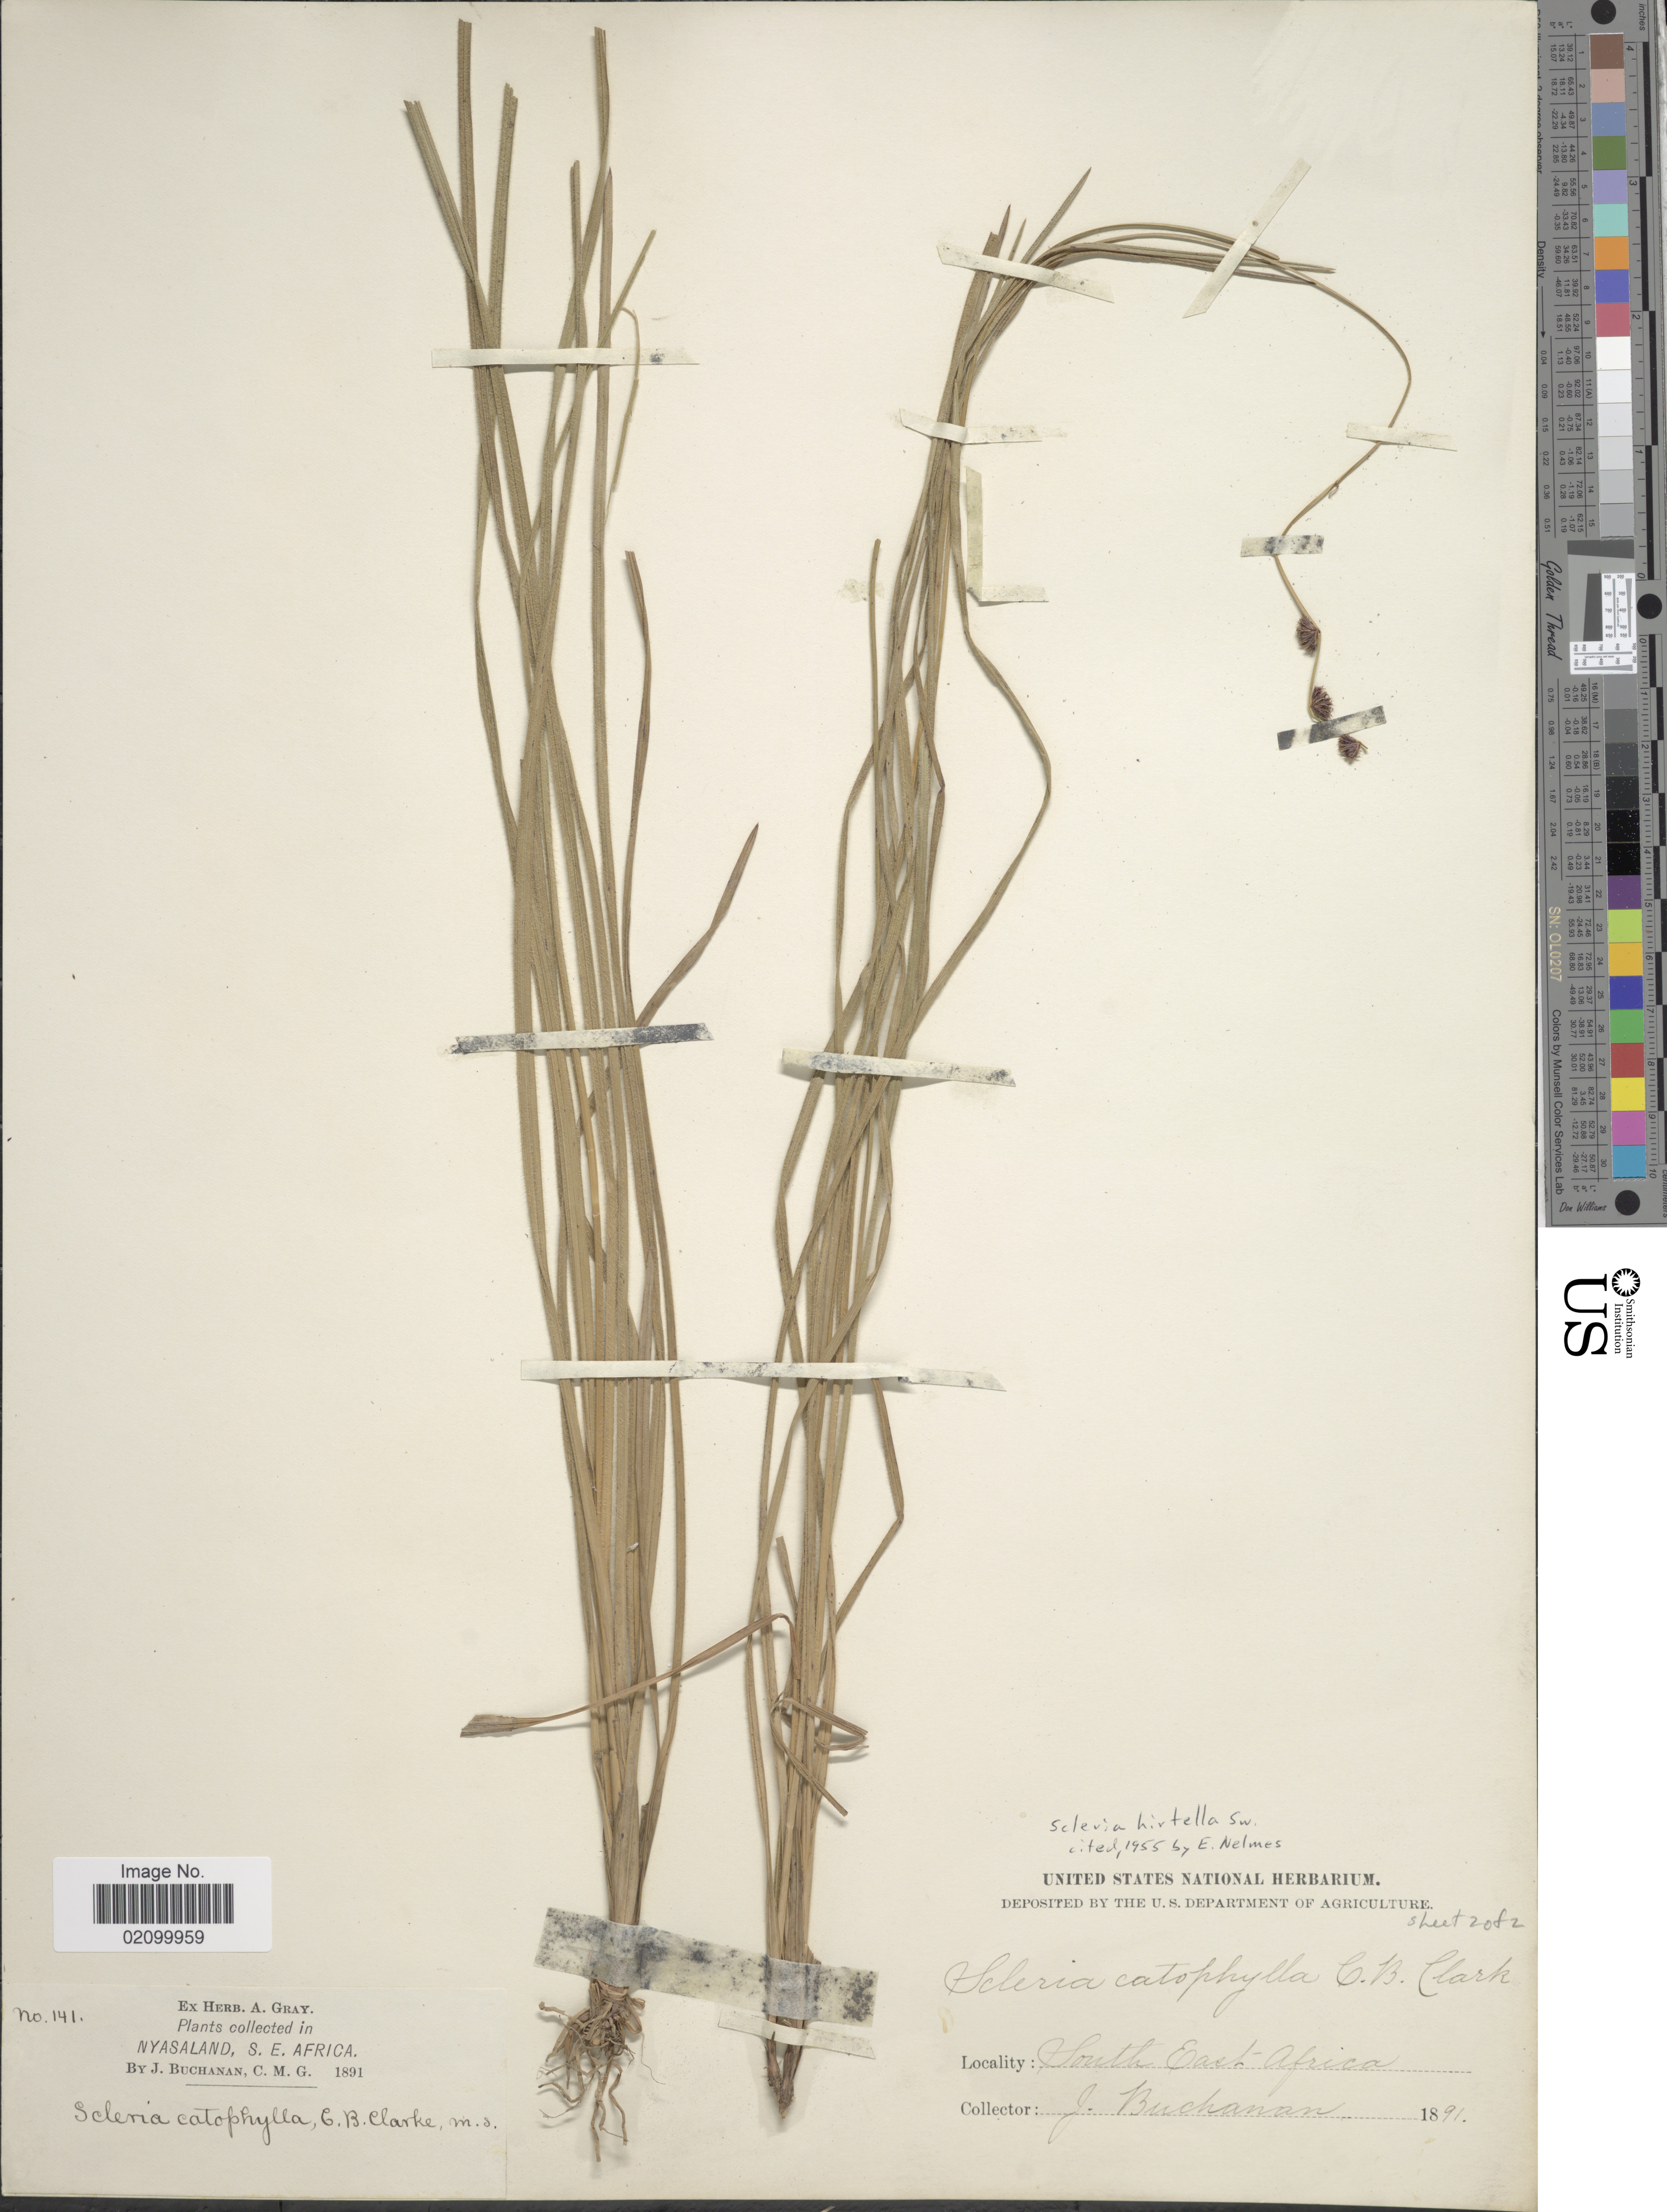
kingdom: Plantae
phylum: Tracheophyta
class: Liliopsida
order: Poales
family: Cyperaceae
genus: Scleria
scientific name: Scleria catophylla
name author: C.B. Clarke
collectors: J. Buchanan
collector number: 141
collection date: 1891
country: Malawi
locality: South East Africa. Nyasaland